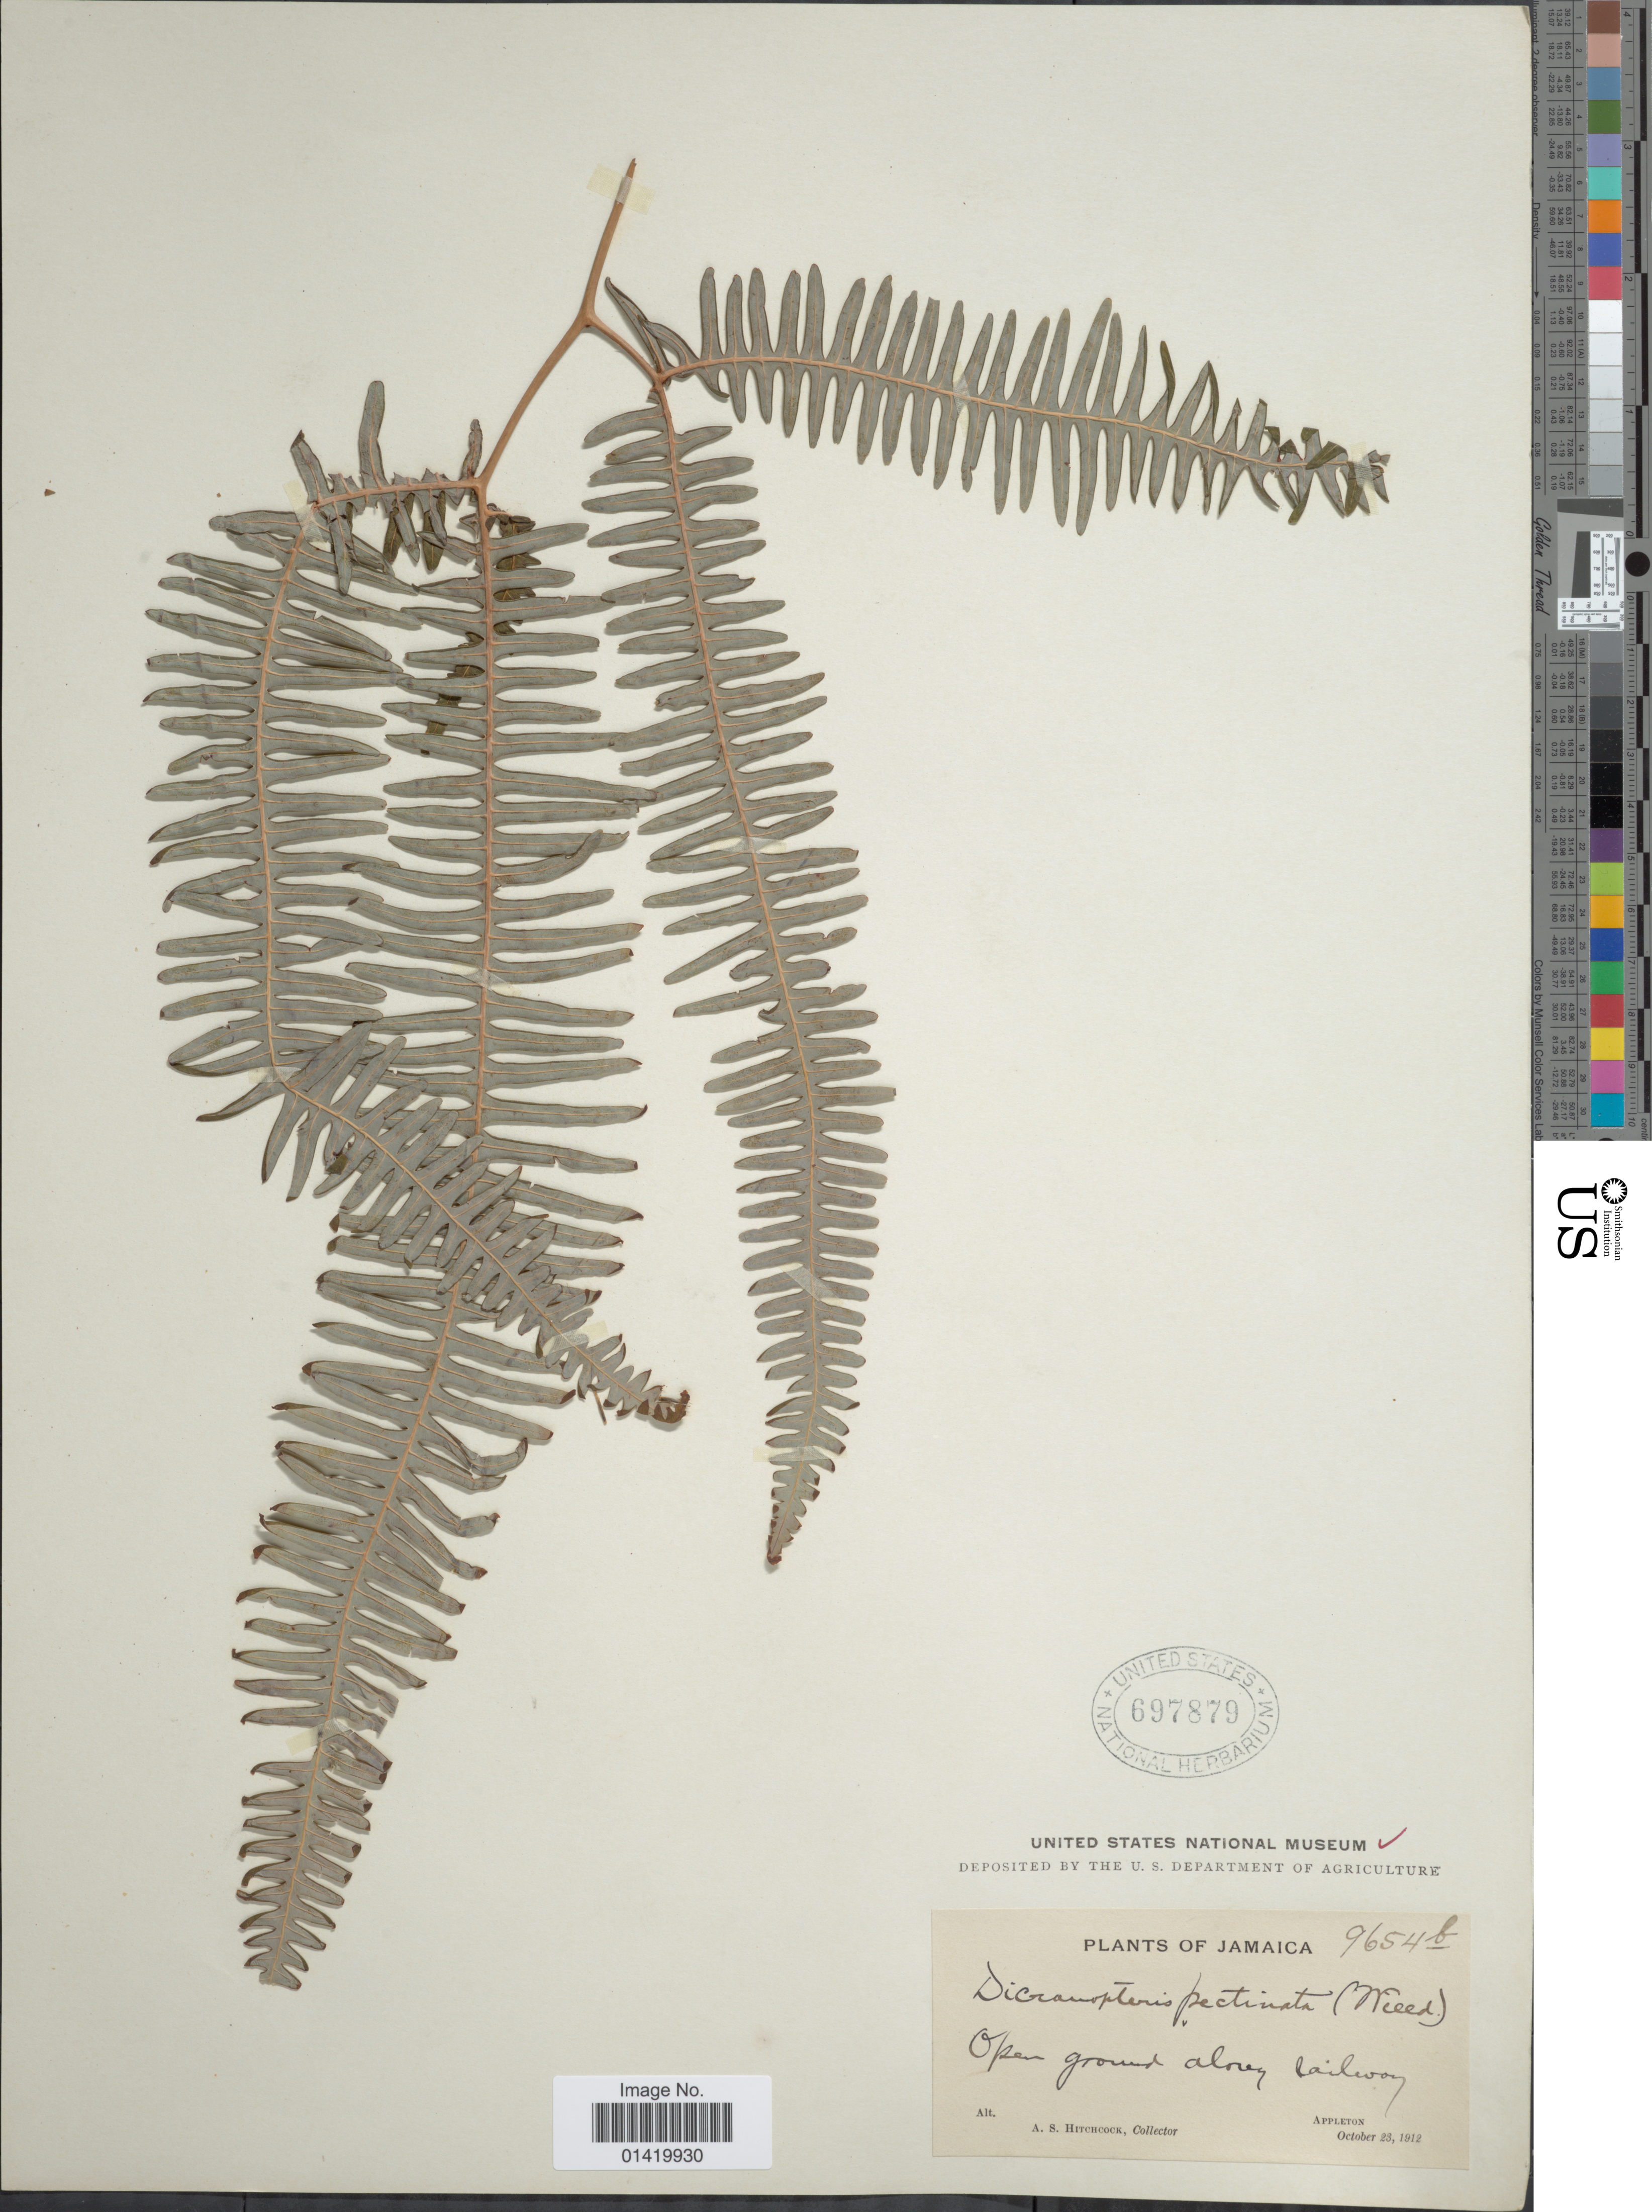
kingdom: Plantae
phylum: Tracheophyta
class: Polypodiopsida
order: Gleicheniales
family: Gleicheniaceae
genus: Gleichenella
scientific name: Gleichenella pectinata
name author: (Willd.) Ching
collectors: A. S. Hitchcock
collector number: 9654b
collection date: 1912-10-23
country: Jamaica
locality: Open ground above railway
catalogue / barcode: US 697879